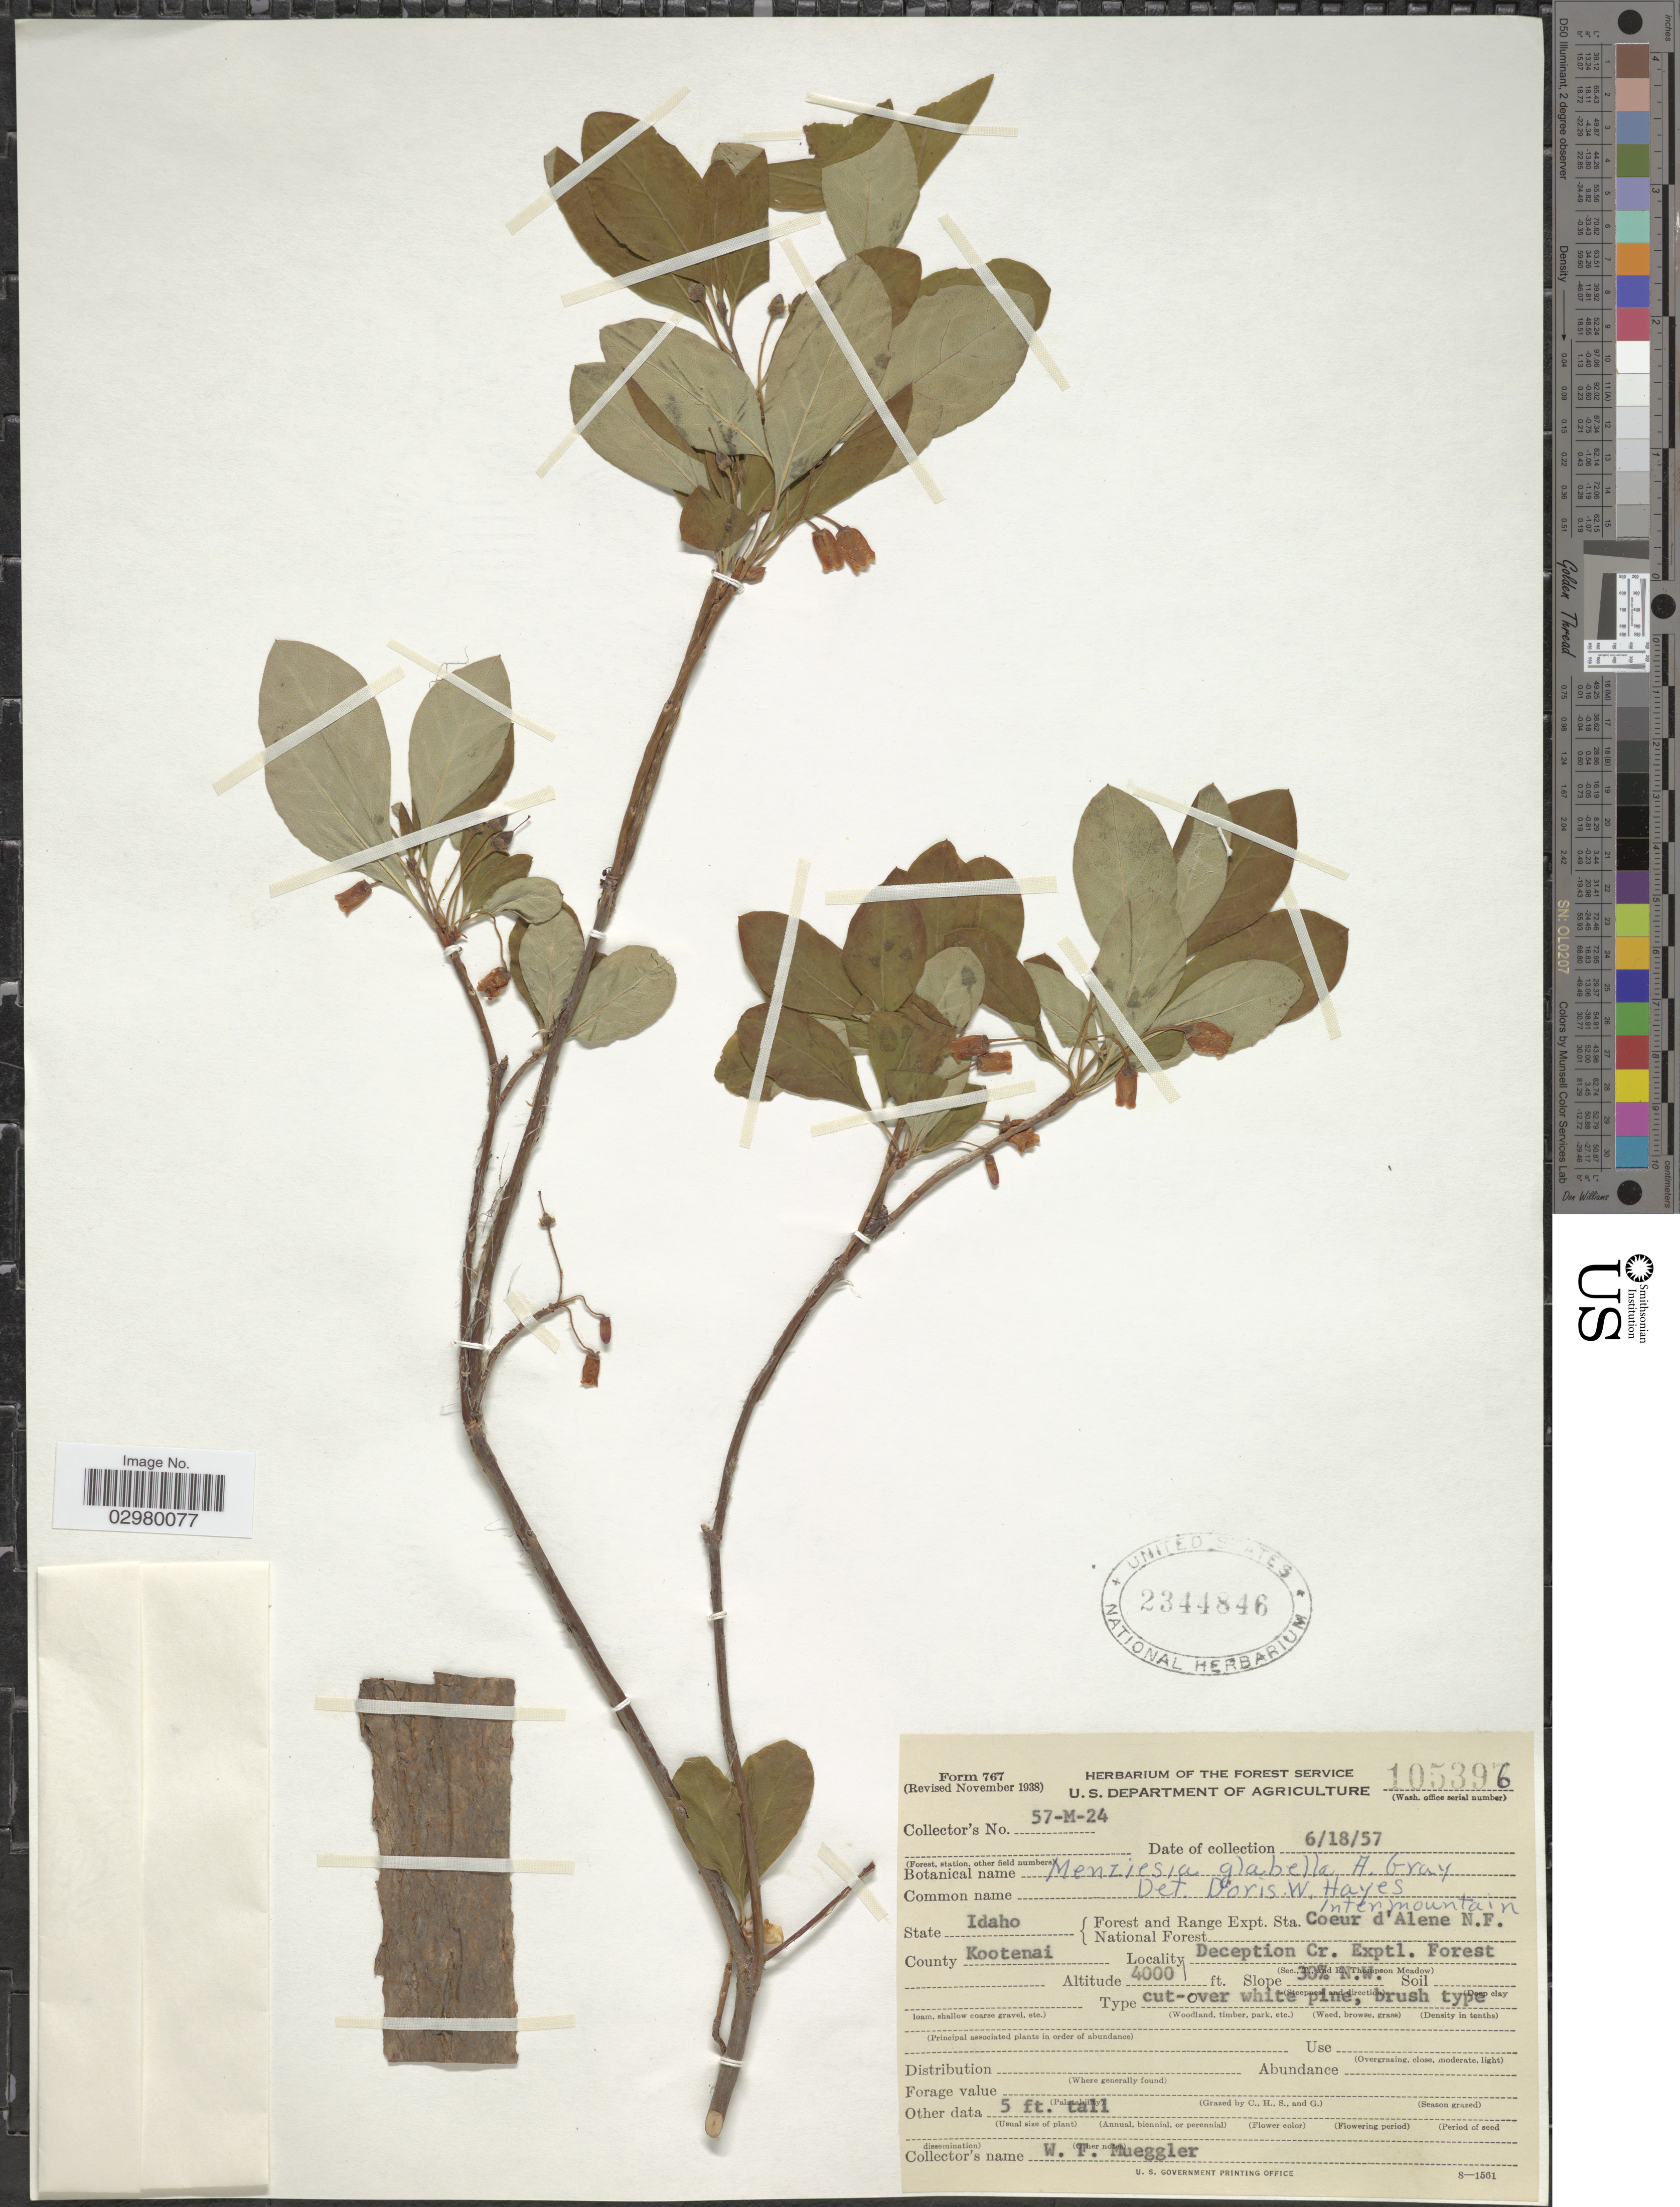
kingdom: Plantae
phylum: Tracheophyta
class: Magnoliopsida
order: Ericales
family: Ericaceae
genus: Menziesia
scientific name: Menziesia ferruginea subsp. glabella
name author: (A. Gray) Calder & Roy L. Taylor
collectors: W. Mueggler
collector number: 57-M-24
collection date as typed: Transcribed d/m/y: 18/6/57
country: United States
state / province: Idaho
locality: Forest and Range Expt. Sta. Coeur d'Alene N.F. County Kootenai. Deception Cr. Exptl. Forest.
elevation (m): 1219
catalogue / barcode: US 2344846